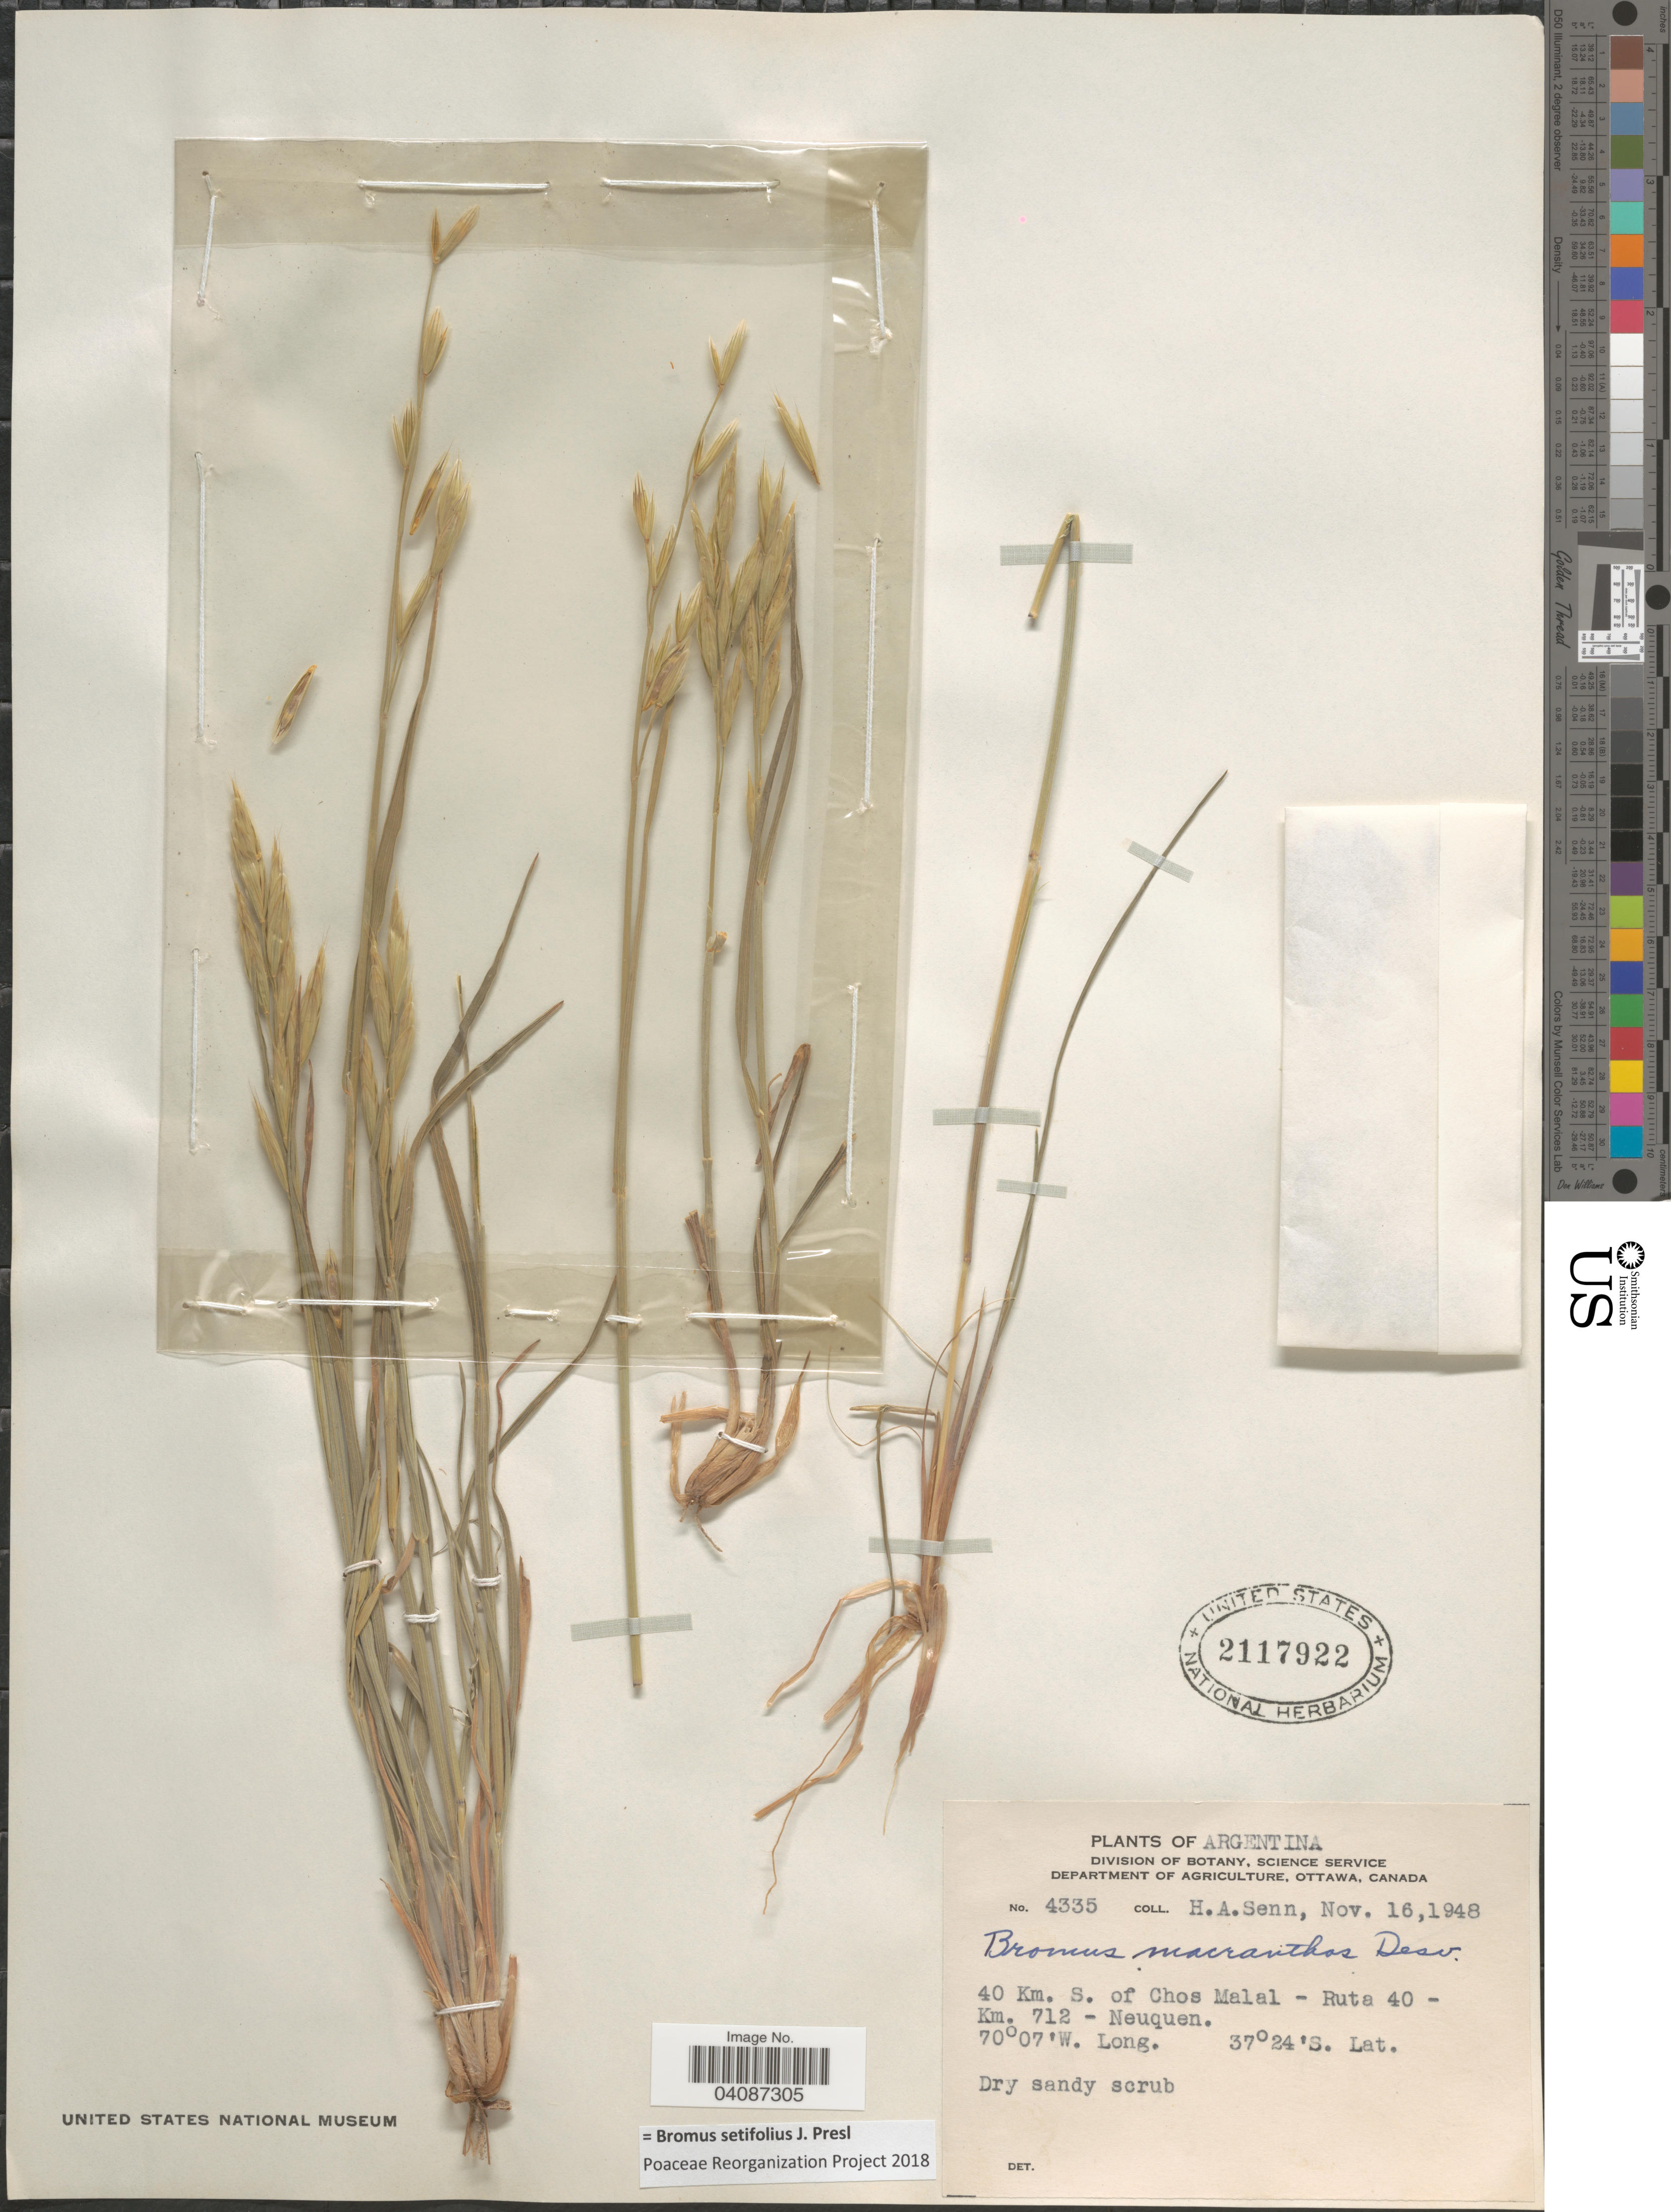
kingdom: Plantae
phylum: Tracheophyta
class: Liliopsida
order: Poales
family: Poaceae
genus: Bromus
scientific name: Bromus setifolius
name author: J. Presl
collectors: H. Senn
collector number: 4335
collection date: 1948-11-16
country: Argentina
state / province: Neuquen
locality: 40 Km. S. of Chos Malal - Ruta 40 - Km. 712.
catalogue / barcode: US 2117922